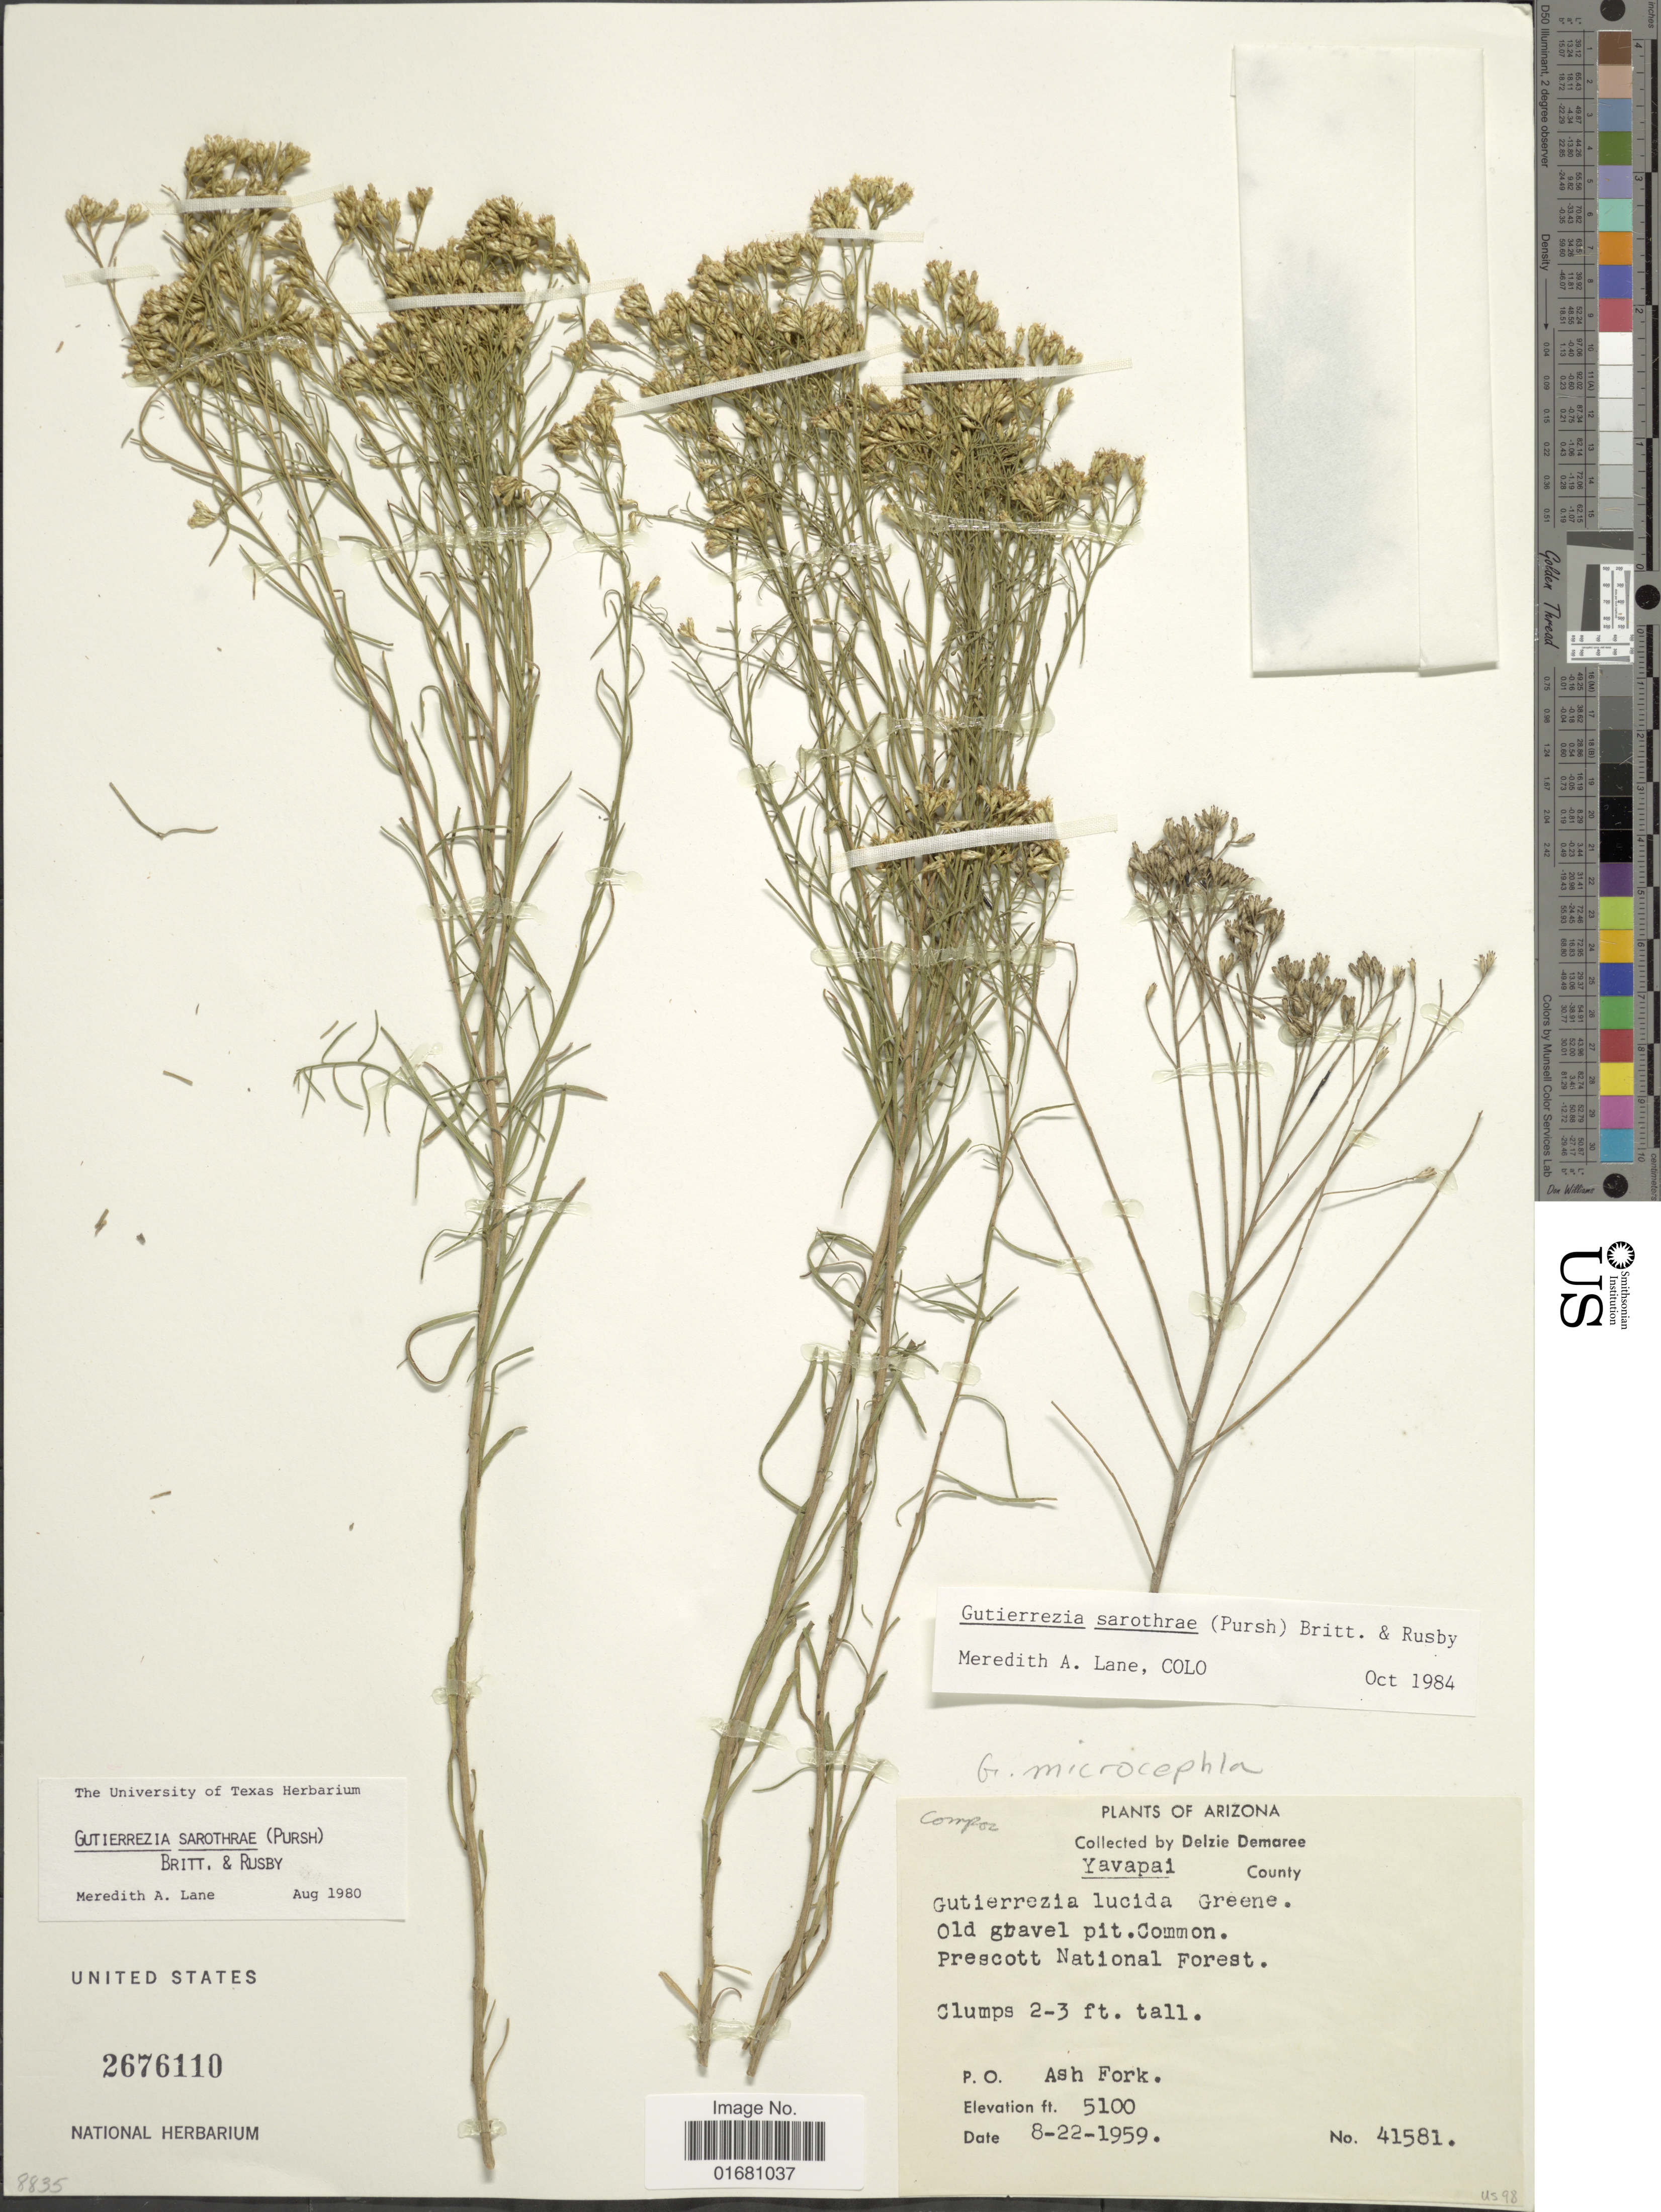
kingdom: Plantae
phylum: Tracheophyta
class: Magnoliopsida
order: Asterales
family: Asteraceae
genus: Gutierrezia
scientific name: Gutierrezia sarothrae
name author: (Pursh) Britton & Rusby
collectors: D. Demaree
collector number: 41581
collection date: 1959-08-22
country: United States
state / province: Arizona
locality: Yavapai County, Prescott National Forest, P.O. Ash Fork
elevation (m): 1554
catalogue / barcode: US 2676110